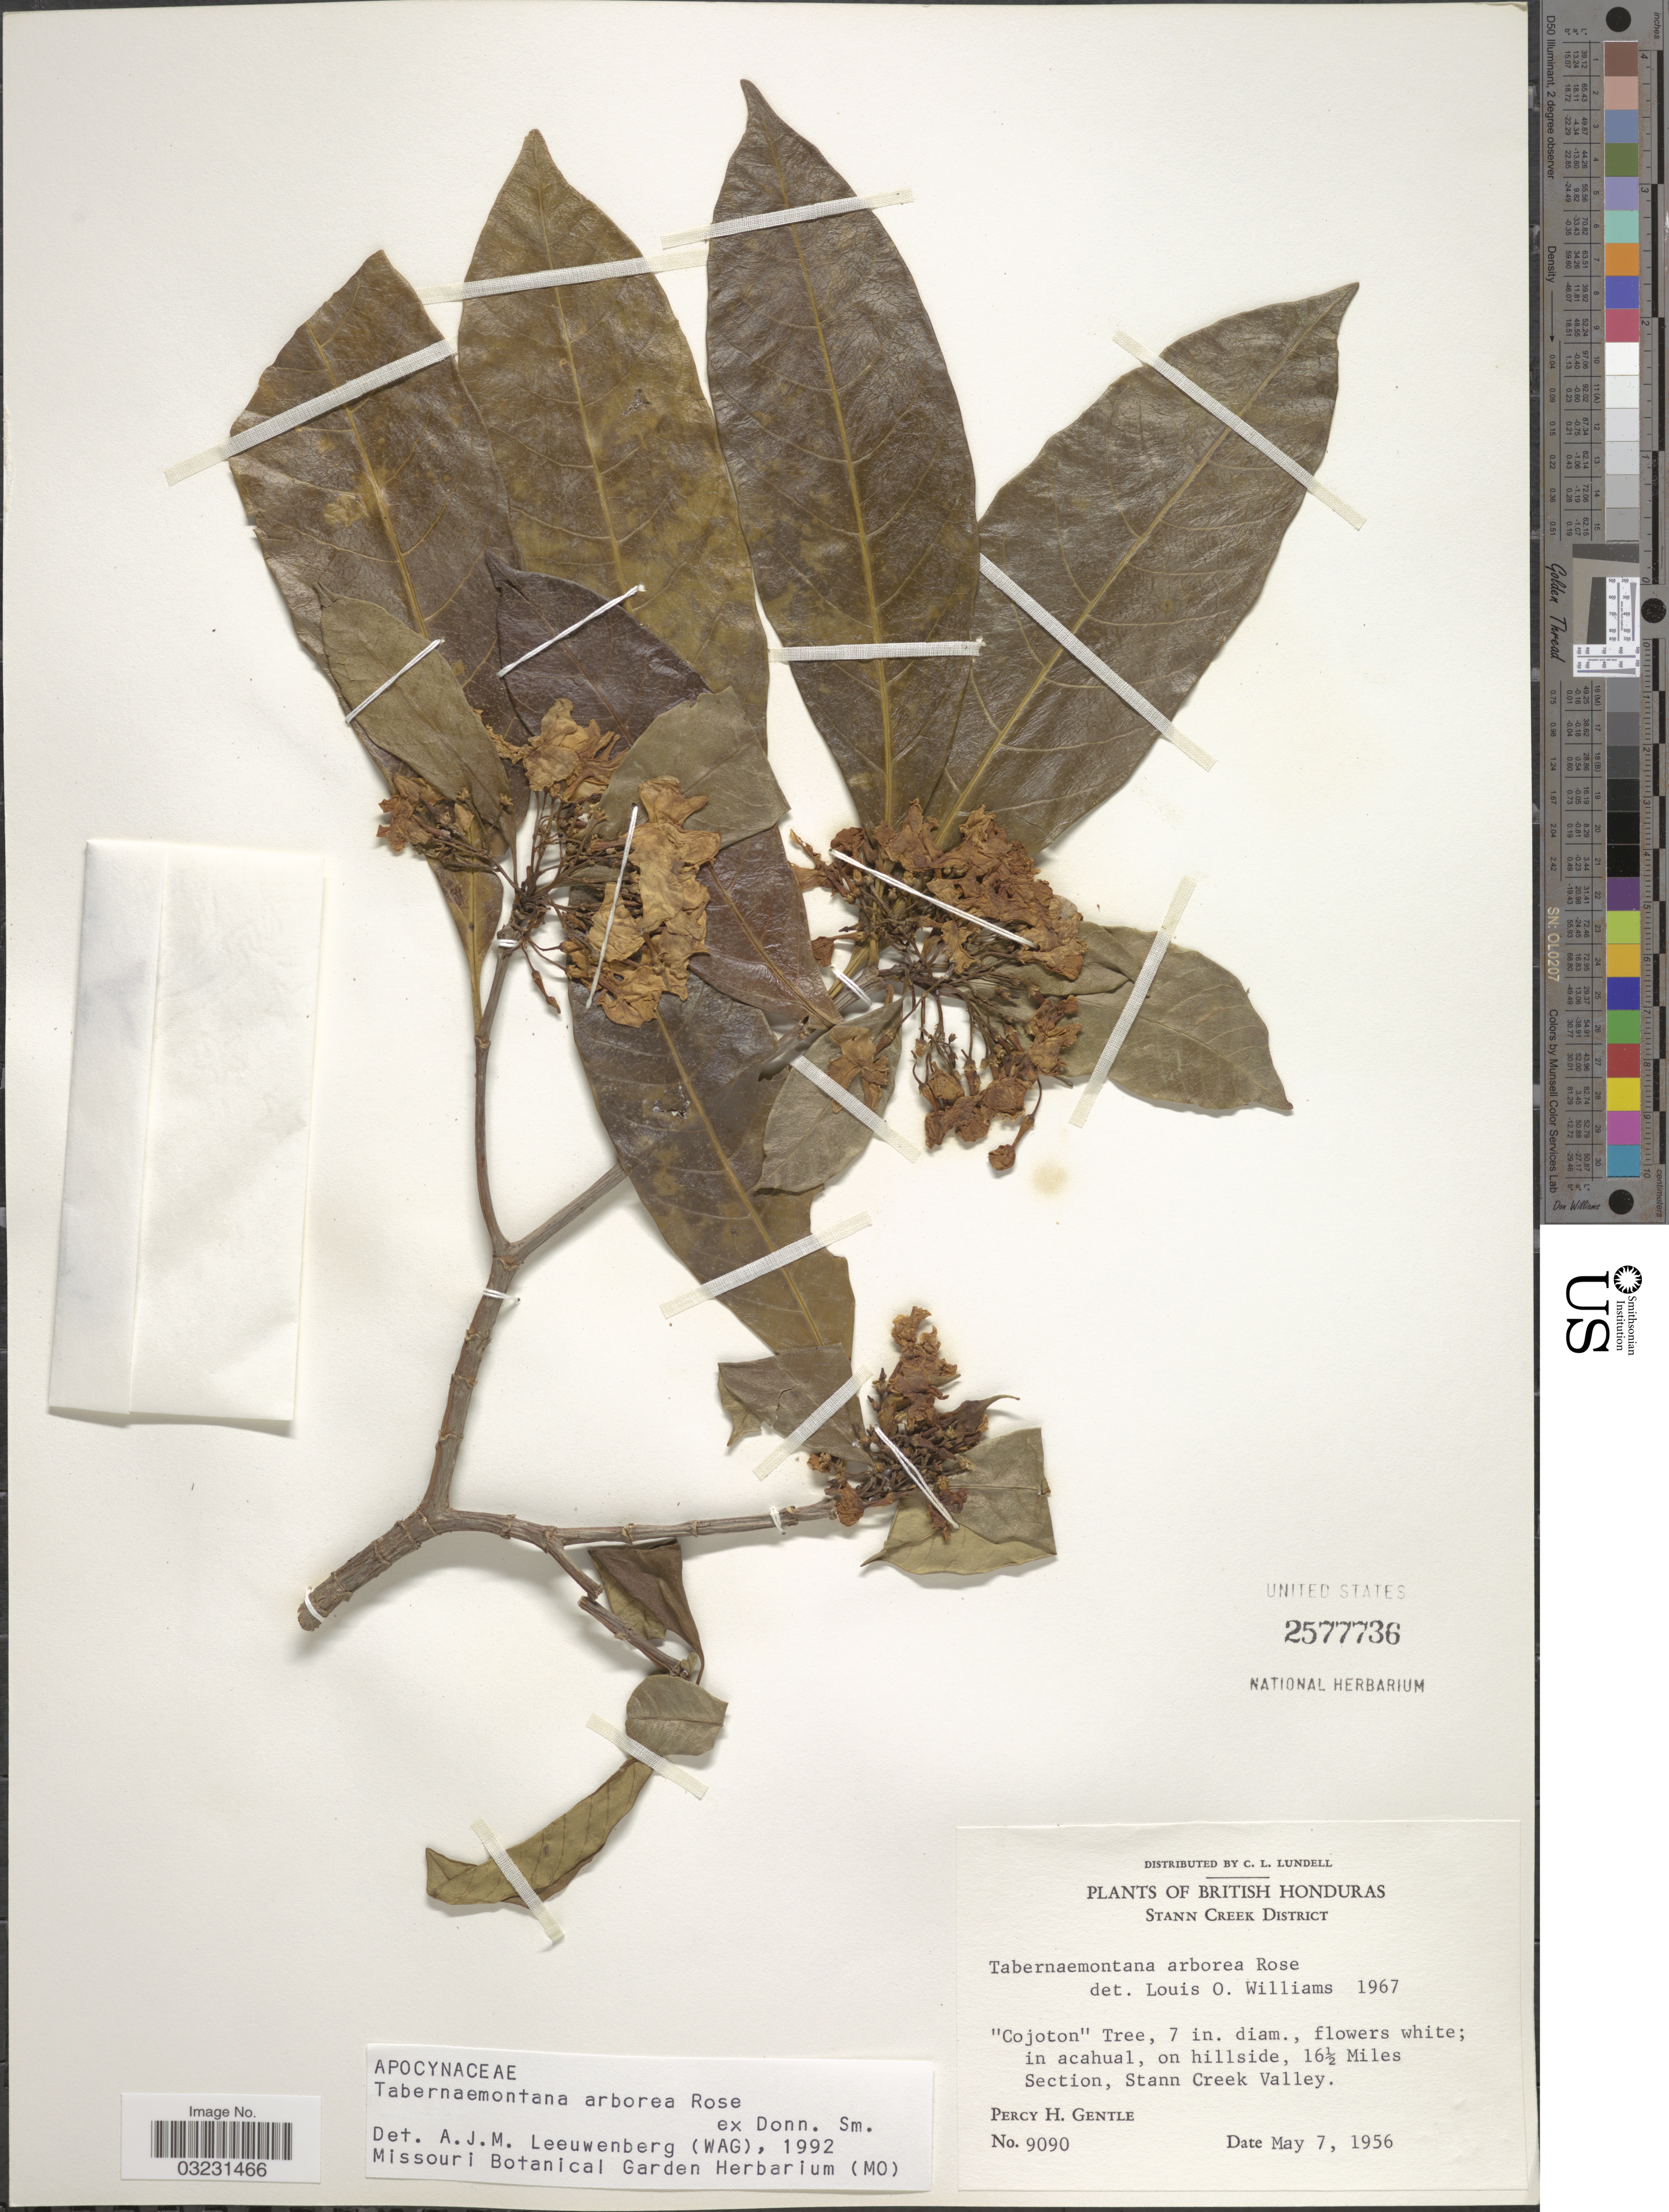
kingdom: Plantae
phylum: Tracheophyta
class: Magnoliopsida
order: Gentianales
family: Apocynaceae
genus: Tabernaemontana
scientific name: Tabernaemontana arborea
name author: Rose in Donn. Sm.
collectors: P. H. Gentle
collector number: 9090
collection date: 1956-05-07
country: Belize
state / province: Stann Creek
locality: British Honduras. Stann Creek District. 16½ Miles Section, Stann Creek Valley.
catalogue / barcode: US 2577736